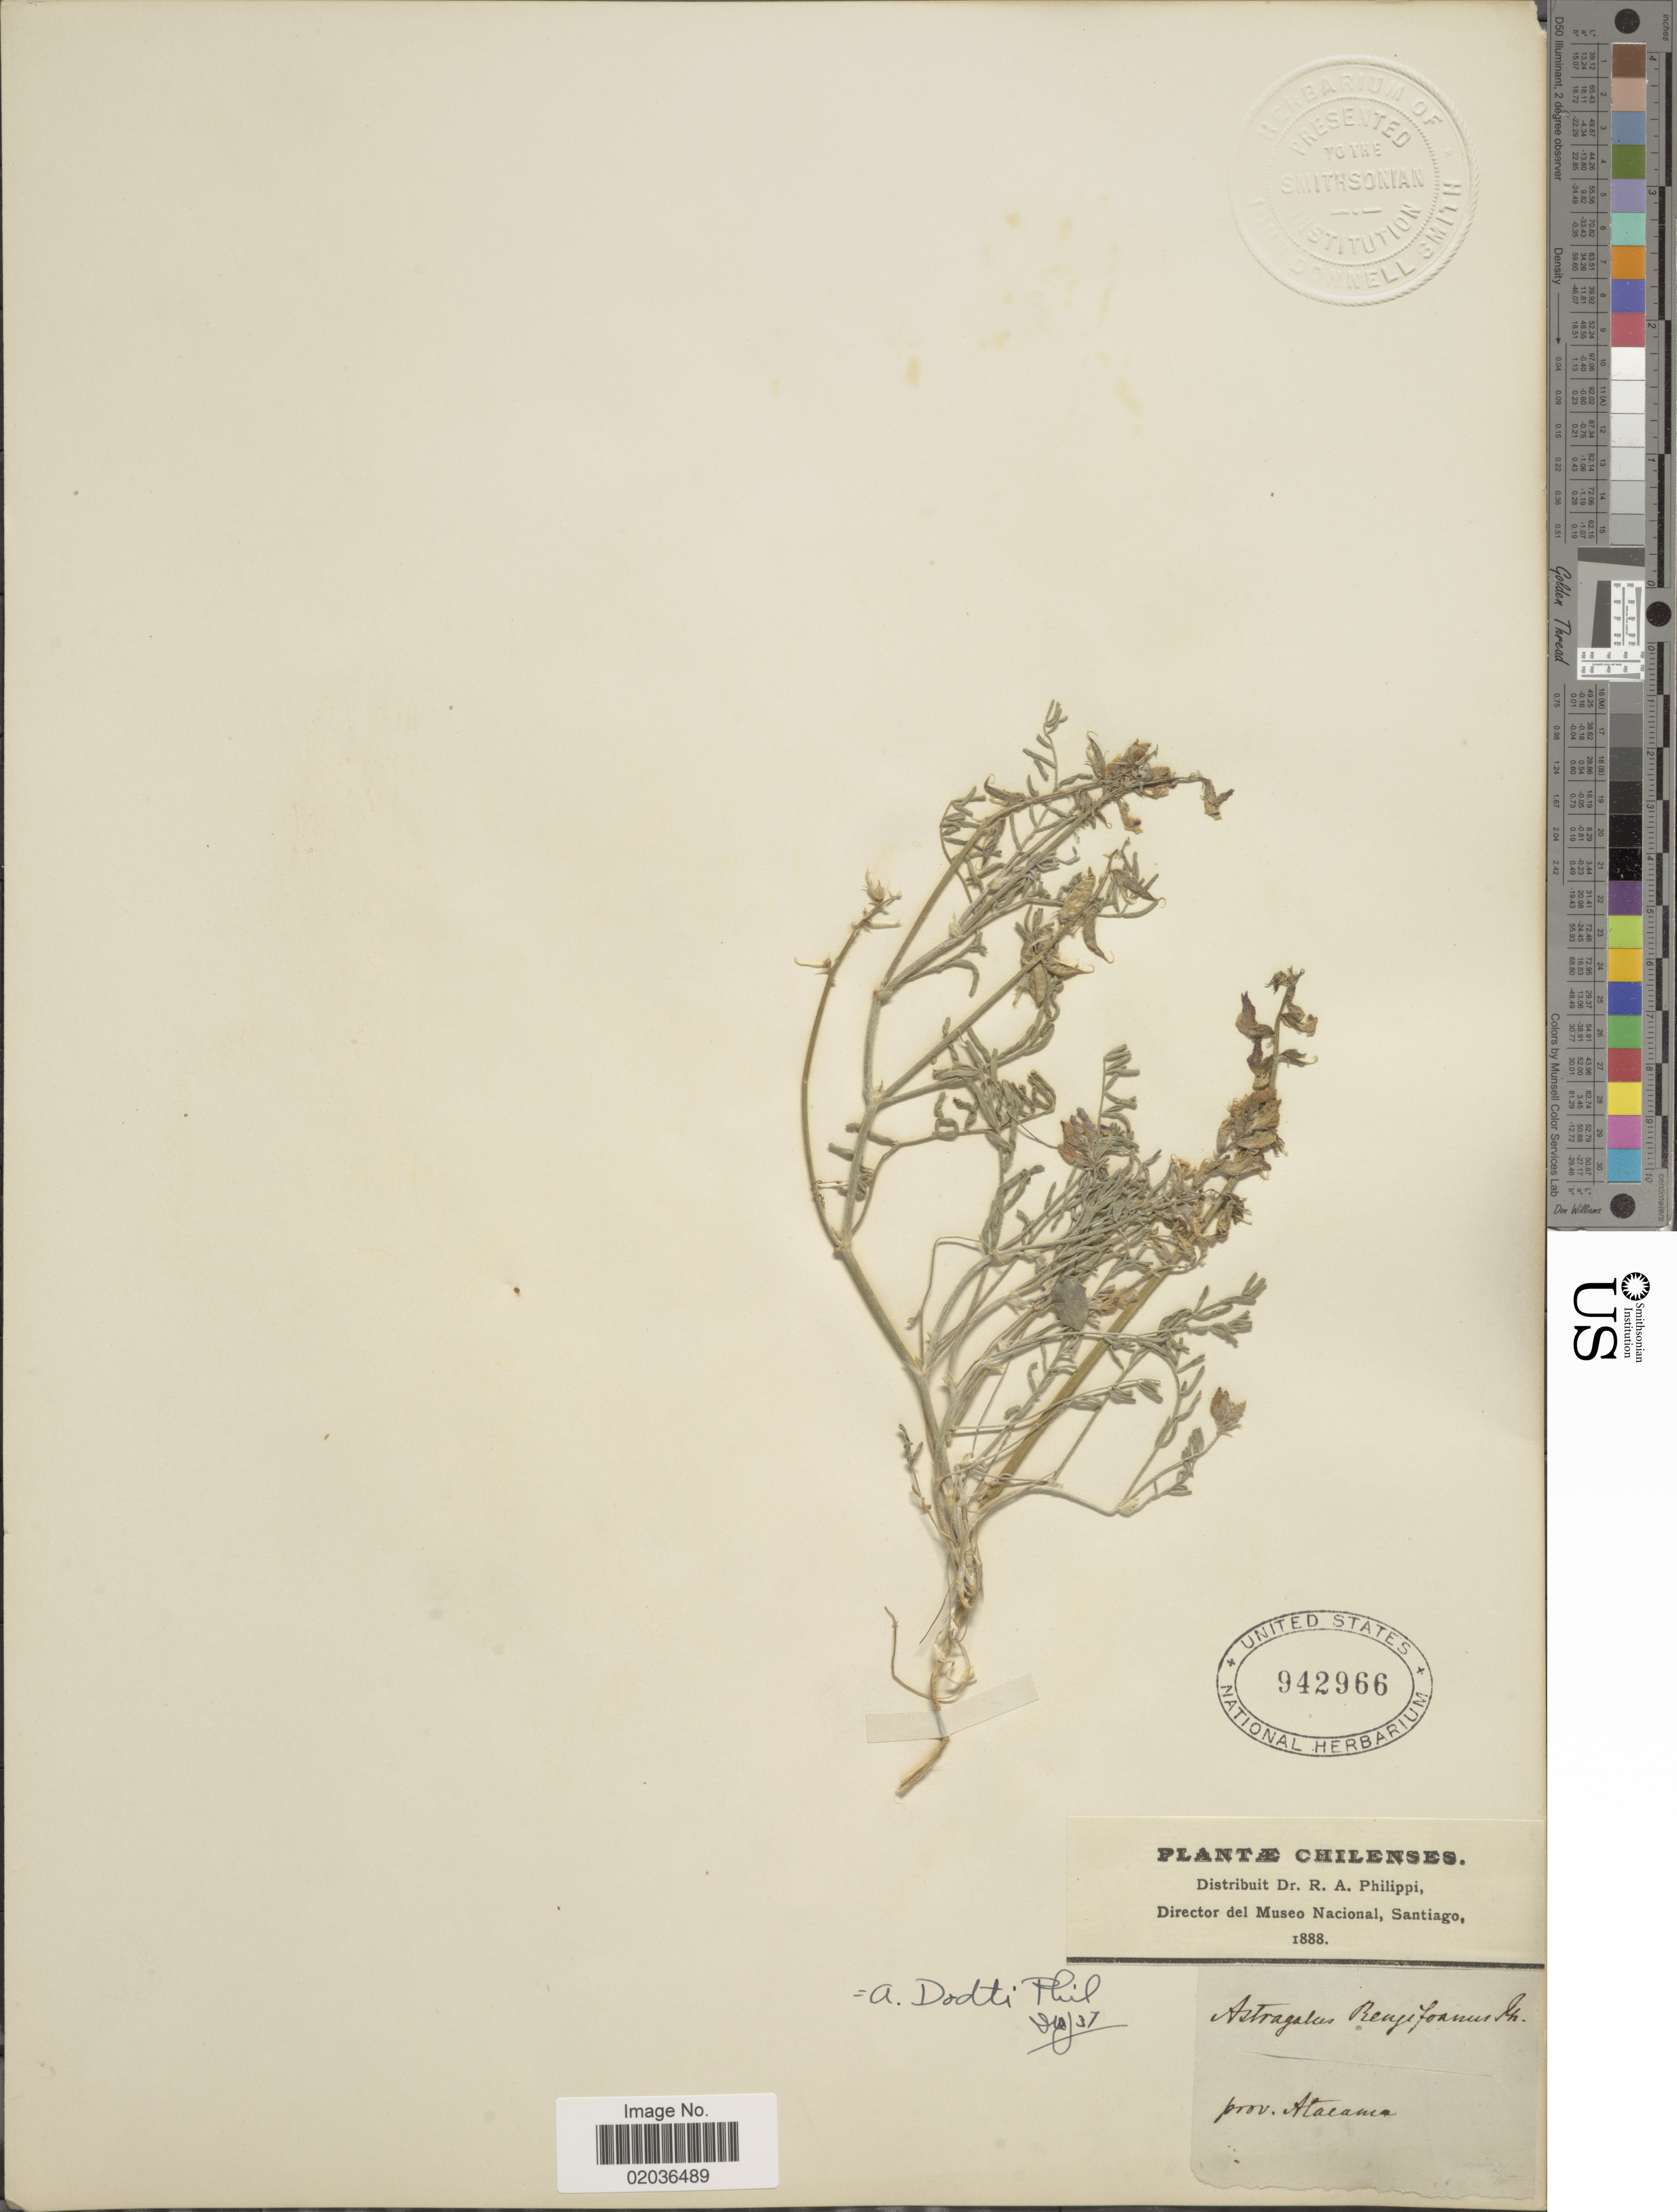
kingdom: Plantae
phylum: Tracheophyta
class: Magnoliopsida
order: Fabales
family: Fabaceae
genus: Astragalus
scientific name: Astragalus dodtii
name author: Phil.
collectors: R. A. Philippi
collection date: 1888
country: Chile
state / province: Atacama (III)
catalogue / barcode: US 942966